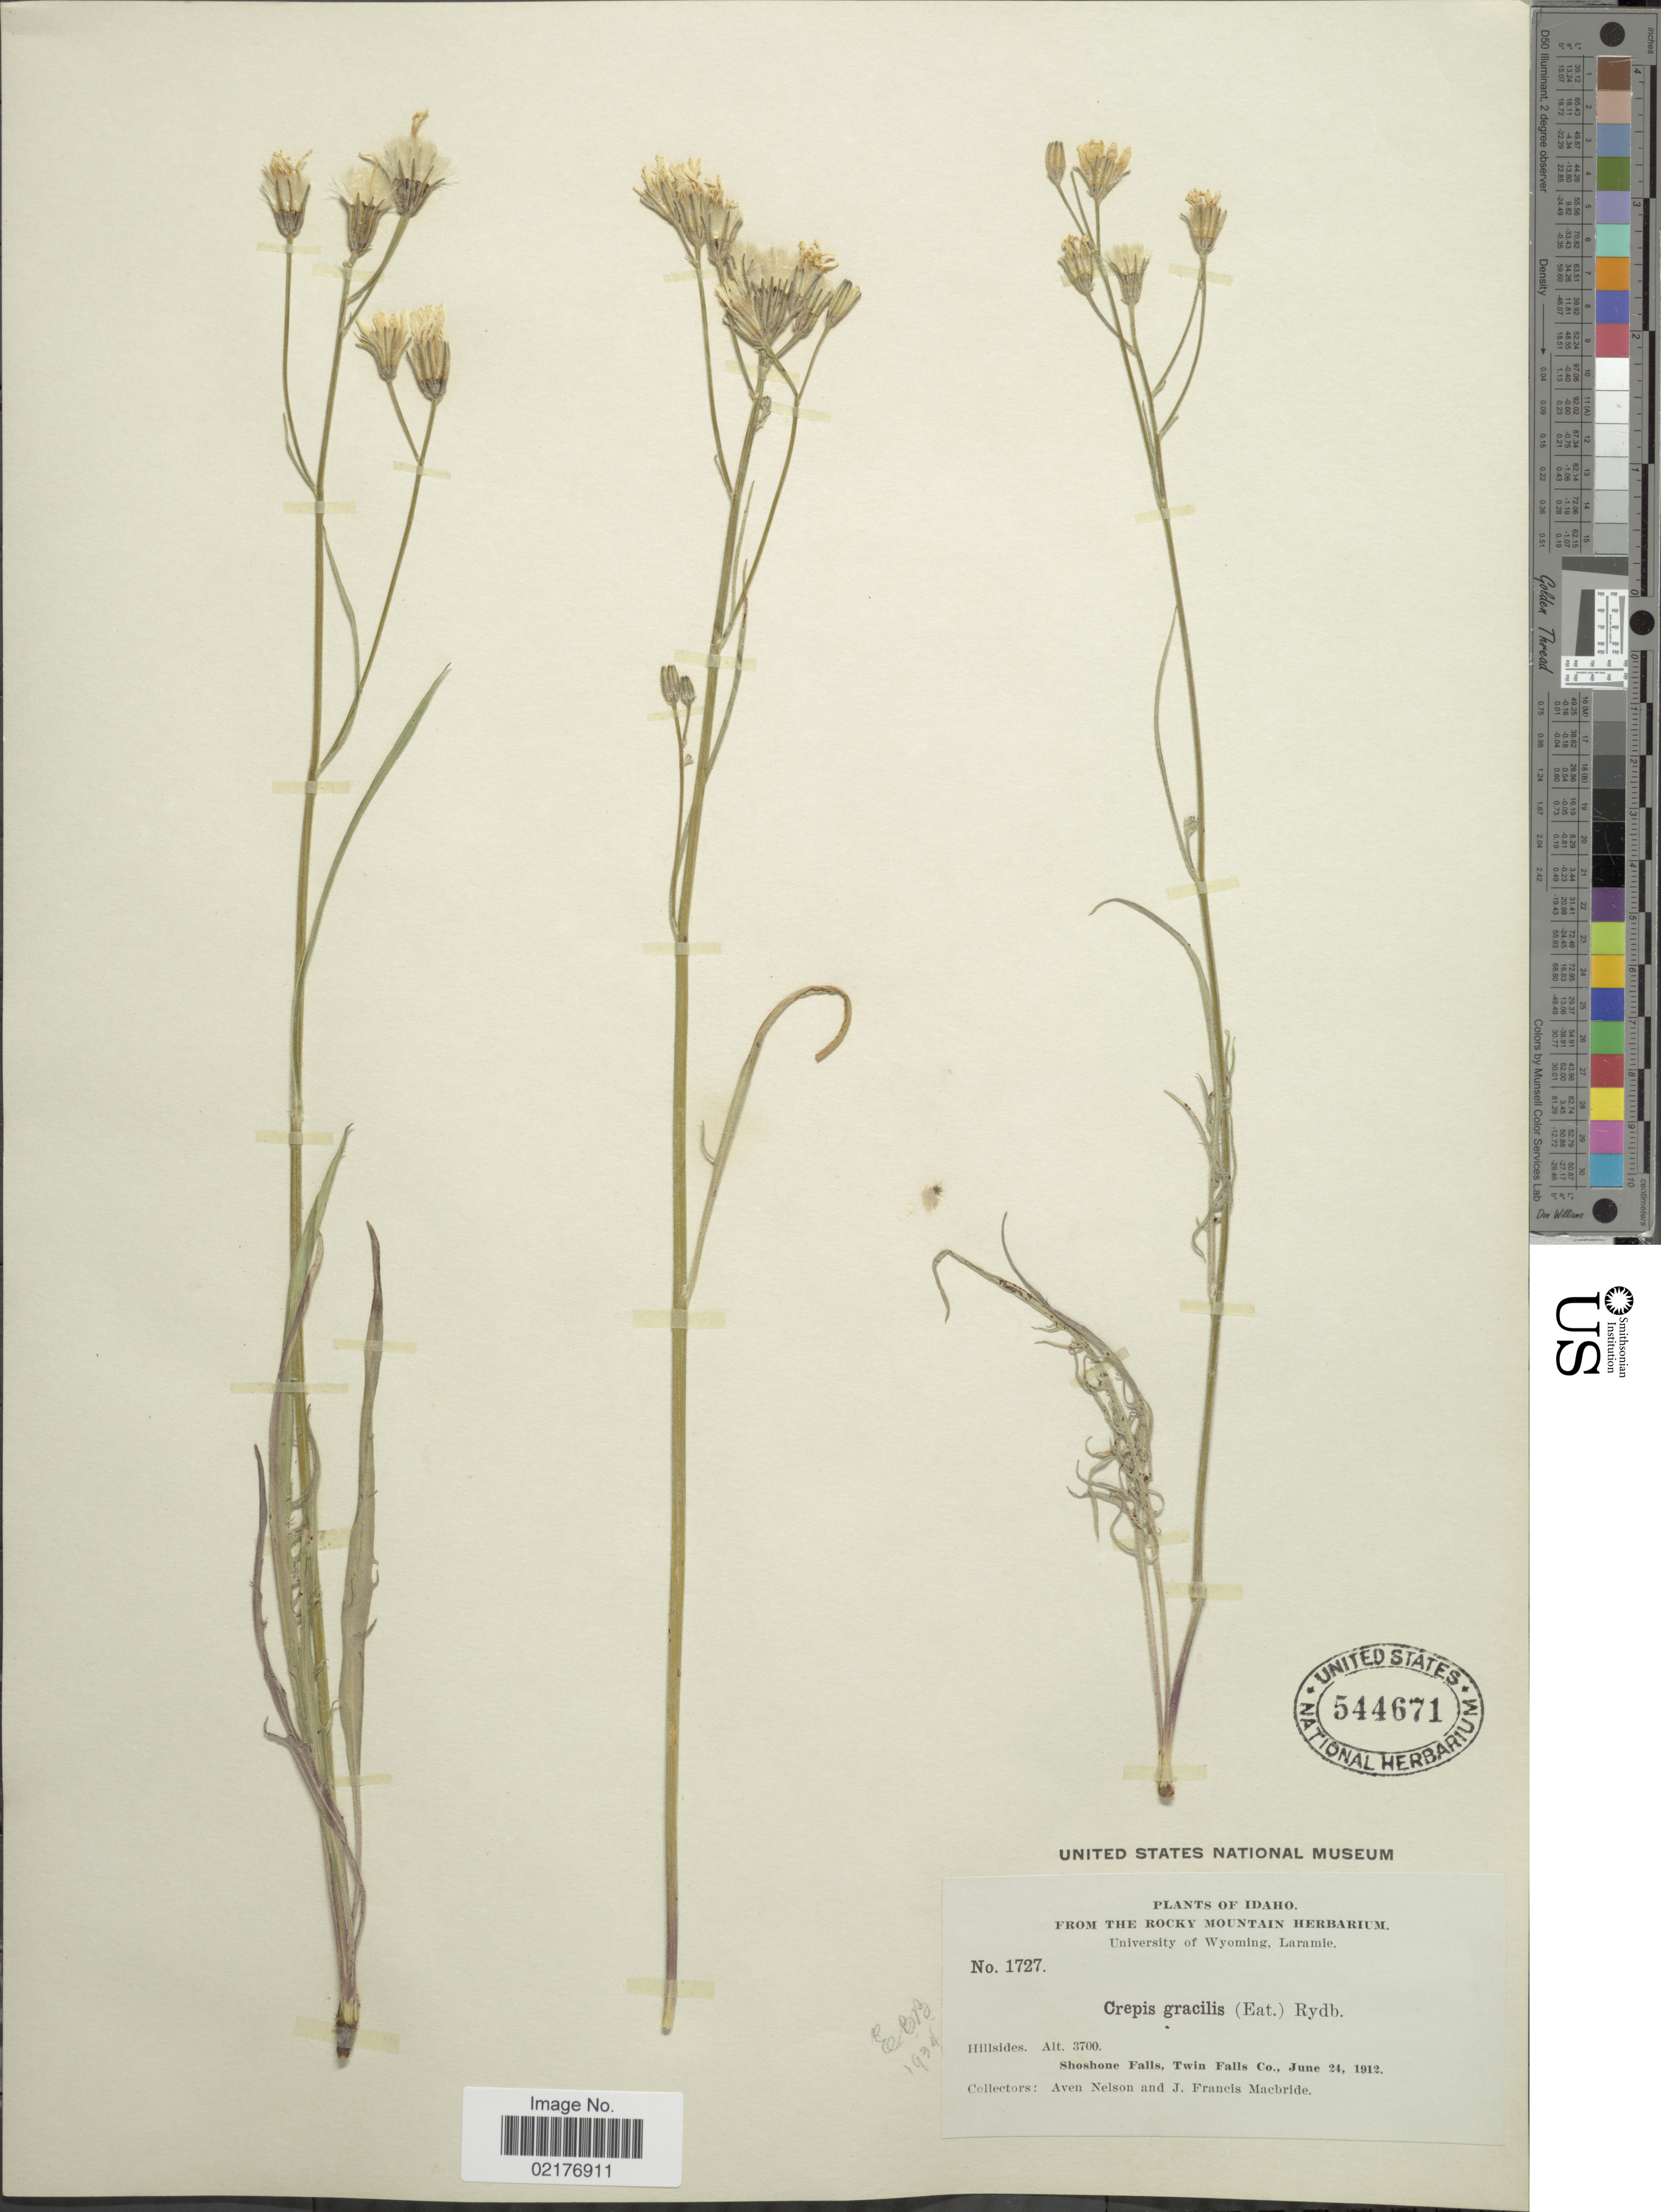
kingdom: Plantae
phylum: Tracheophyta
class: Magnoliopsida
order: Asterales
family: Asteraceae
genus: Crepis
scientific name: Crepis atribarba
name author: A. Heller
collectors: A. Nelson & J. F. Macbride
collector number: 1727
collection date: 1912-06-24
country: United States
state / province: Idaho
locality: Shoshone Falls, Twin Falls Co.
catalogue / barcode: US 544671